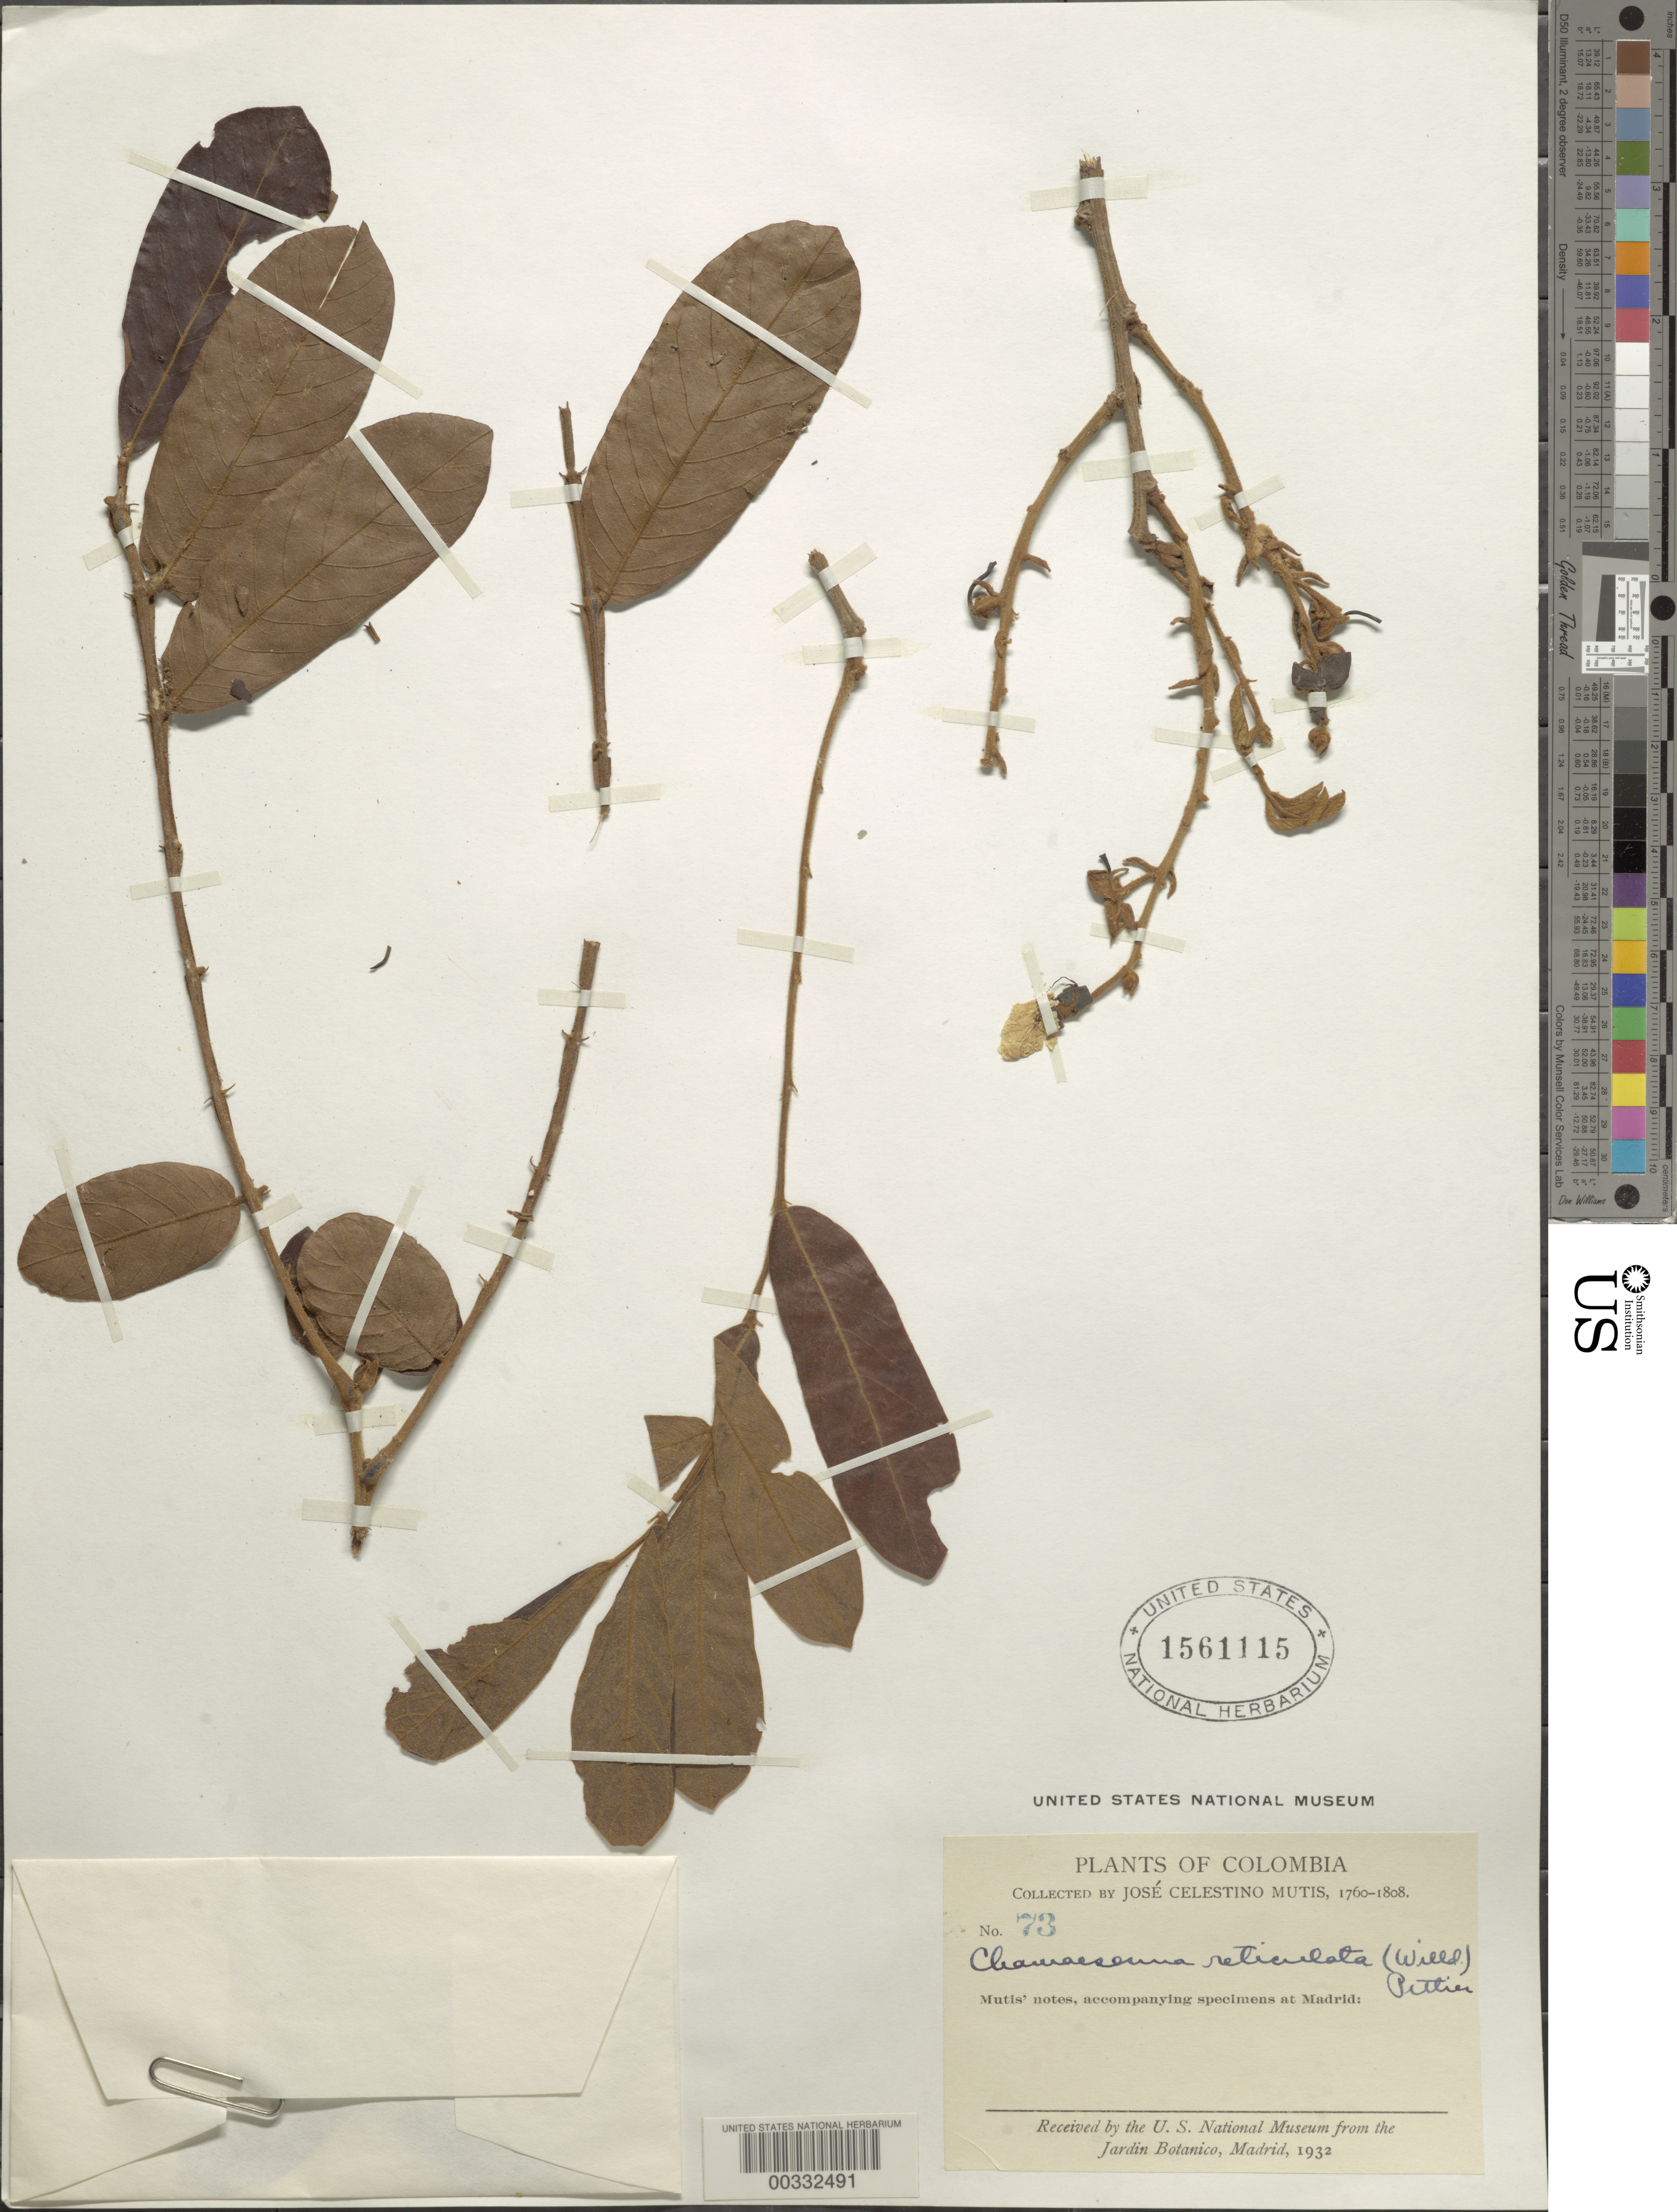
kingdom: Plantae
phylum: Tracheophyta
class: Magnoliopsida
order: Fabales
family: Fabaceae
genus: Senna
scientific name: Senna reticulata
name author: (Willd.) H.S. Irwin & Barneby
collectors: J. C. B. Mutis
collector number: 73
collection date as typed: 1760 to -- -- 1808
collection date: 1760/1808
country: Colombia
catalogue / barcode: US 1561115